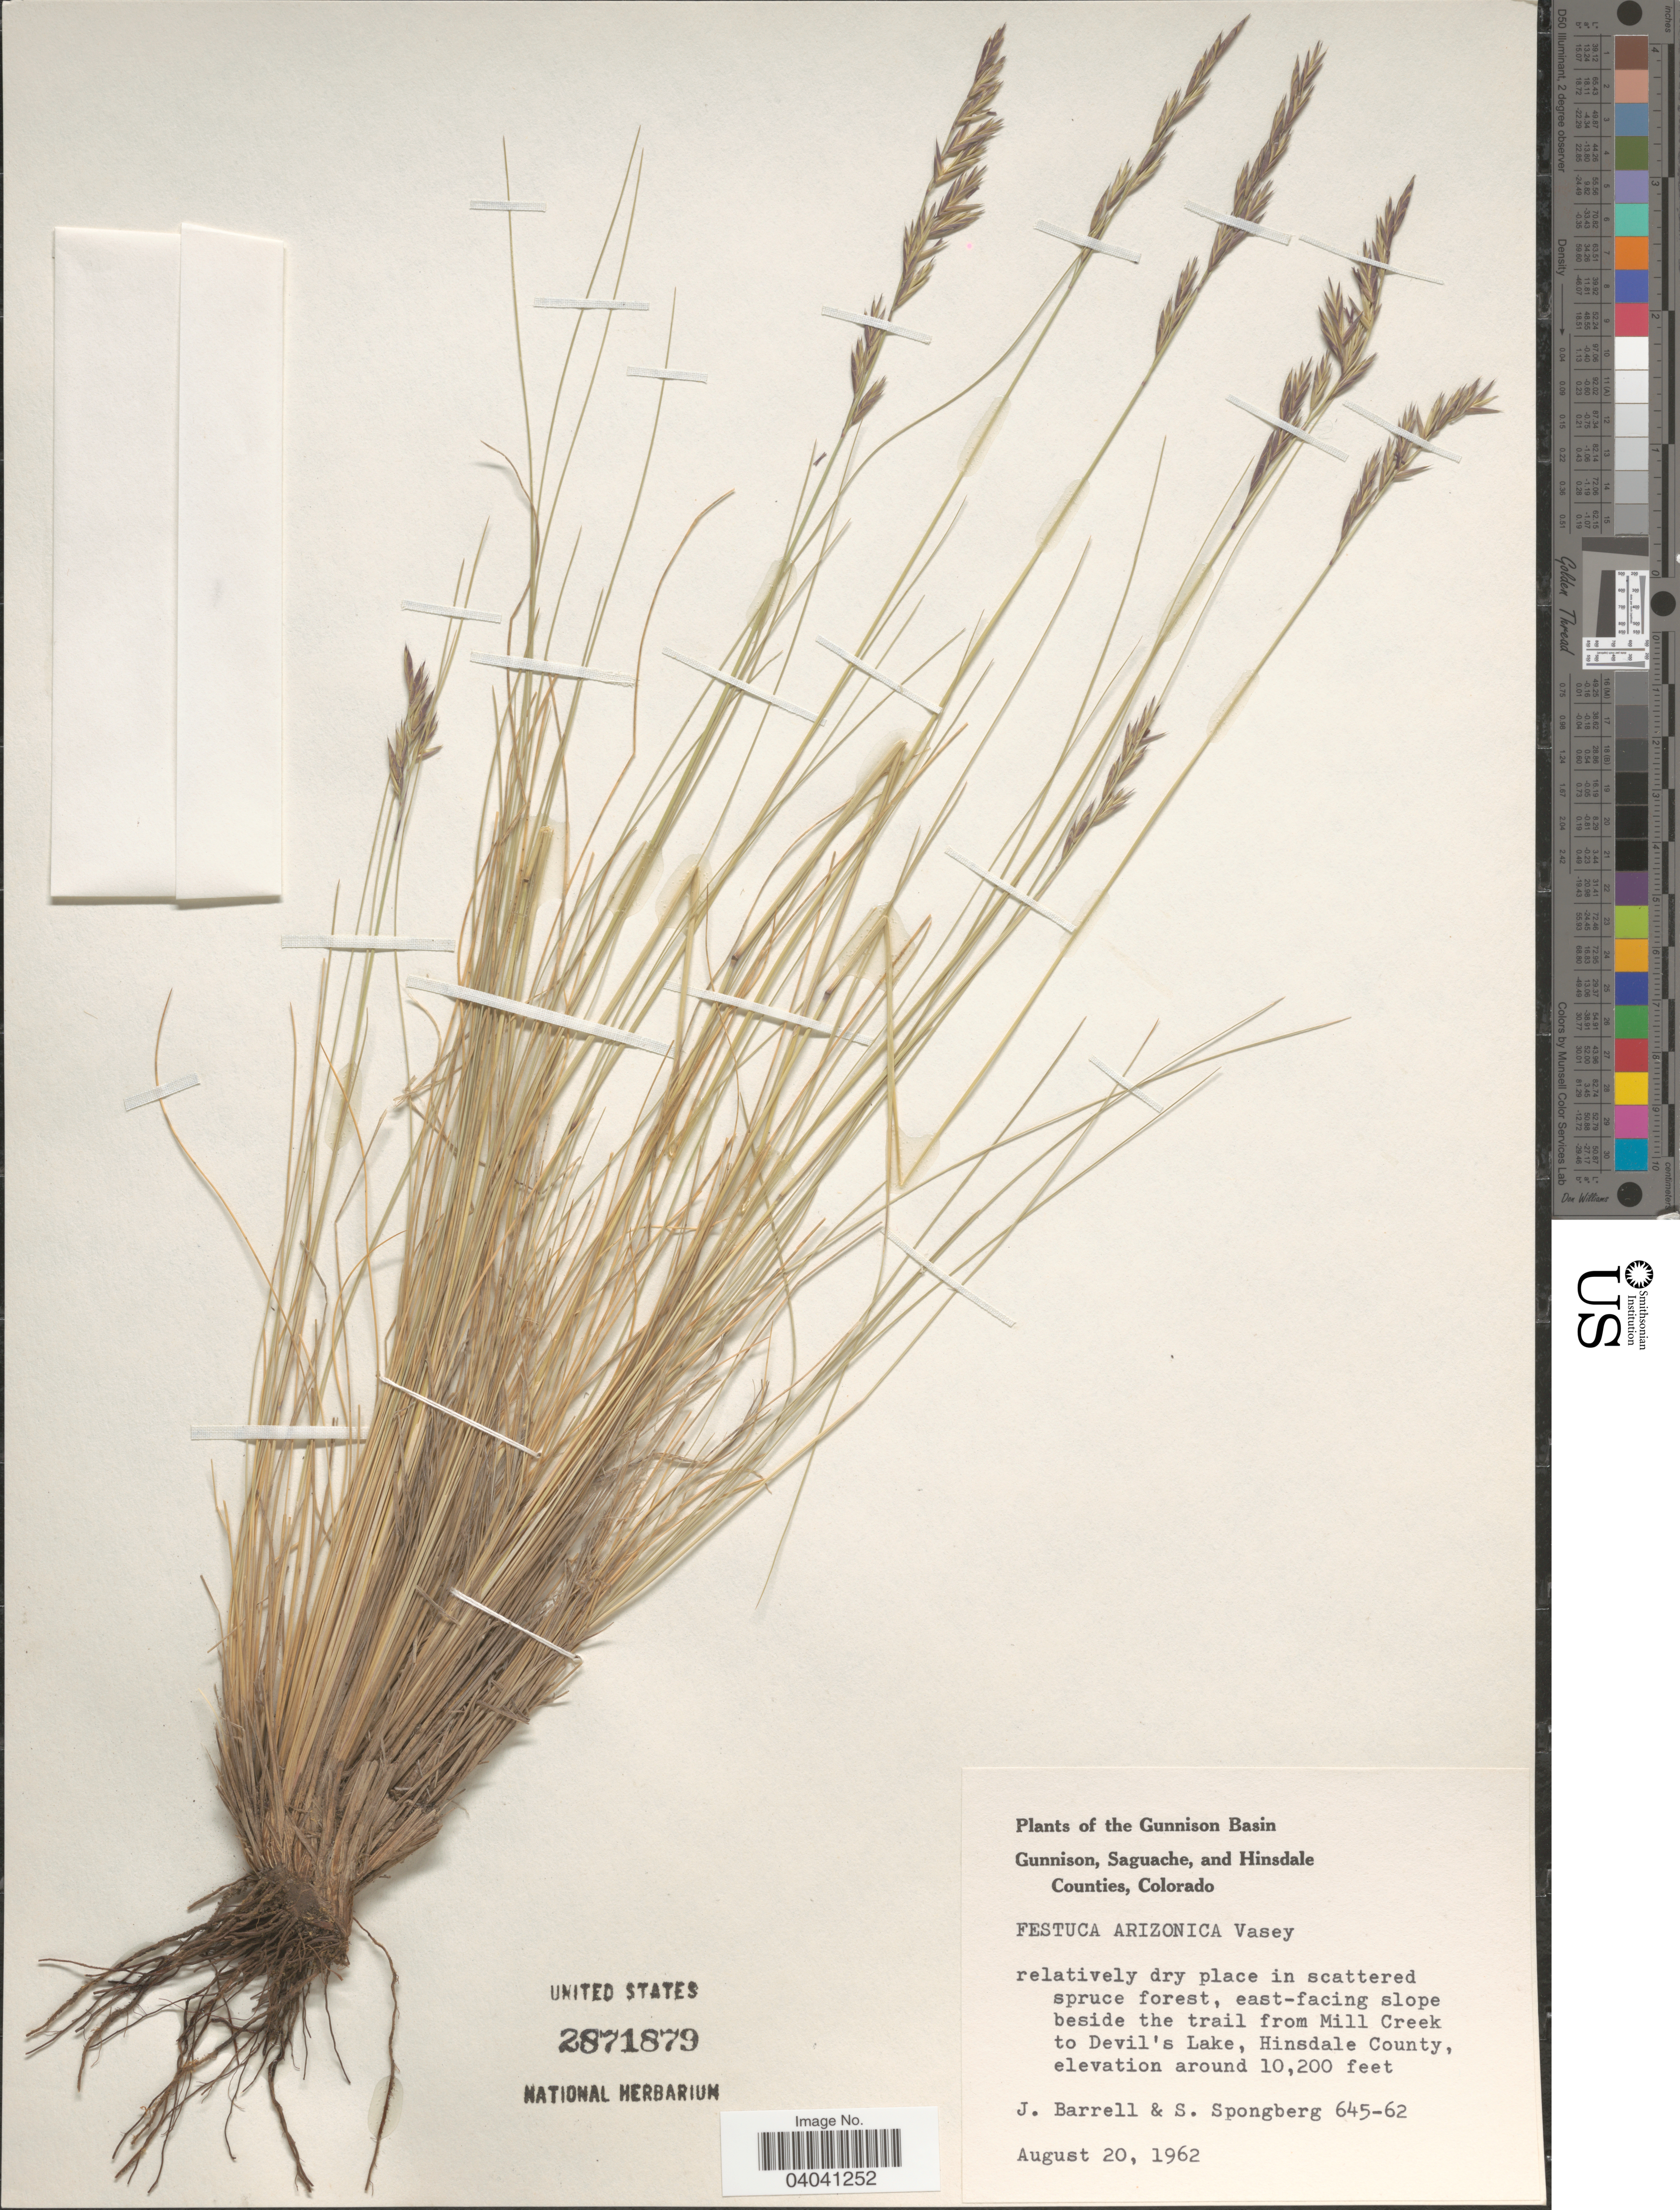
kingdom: Plantae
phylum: Tracheophyta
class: Liliopsida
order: Poales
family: Poaceae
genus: Festuca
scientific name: Festuca arizonica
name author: Vasey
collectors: J. Barrell & S. A.Spongberg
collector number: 645-62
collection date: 1962-08-20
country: United States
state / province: Colorado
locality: The Gunnison Basin. Relatively dry place in scattered spruce forest, east-facing slope beside the trail from Mill Creek to Devil's Lake, Hinsdale County.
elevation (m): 3109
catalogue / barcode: US 2871879